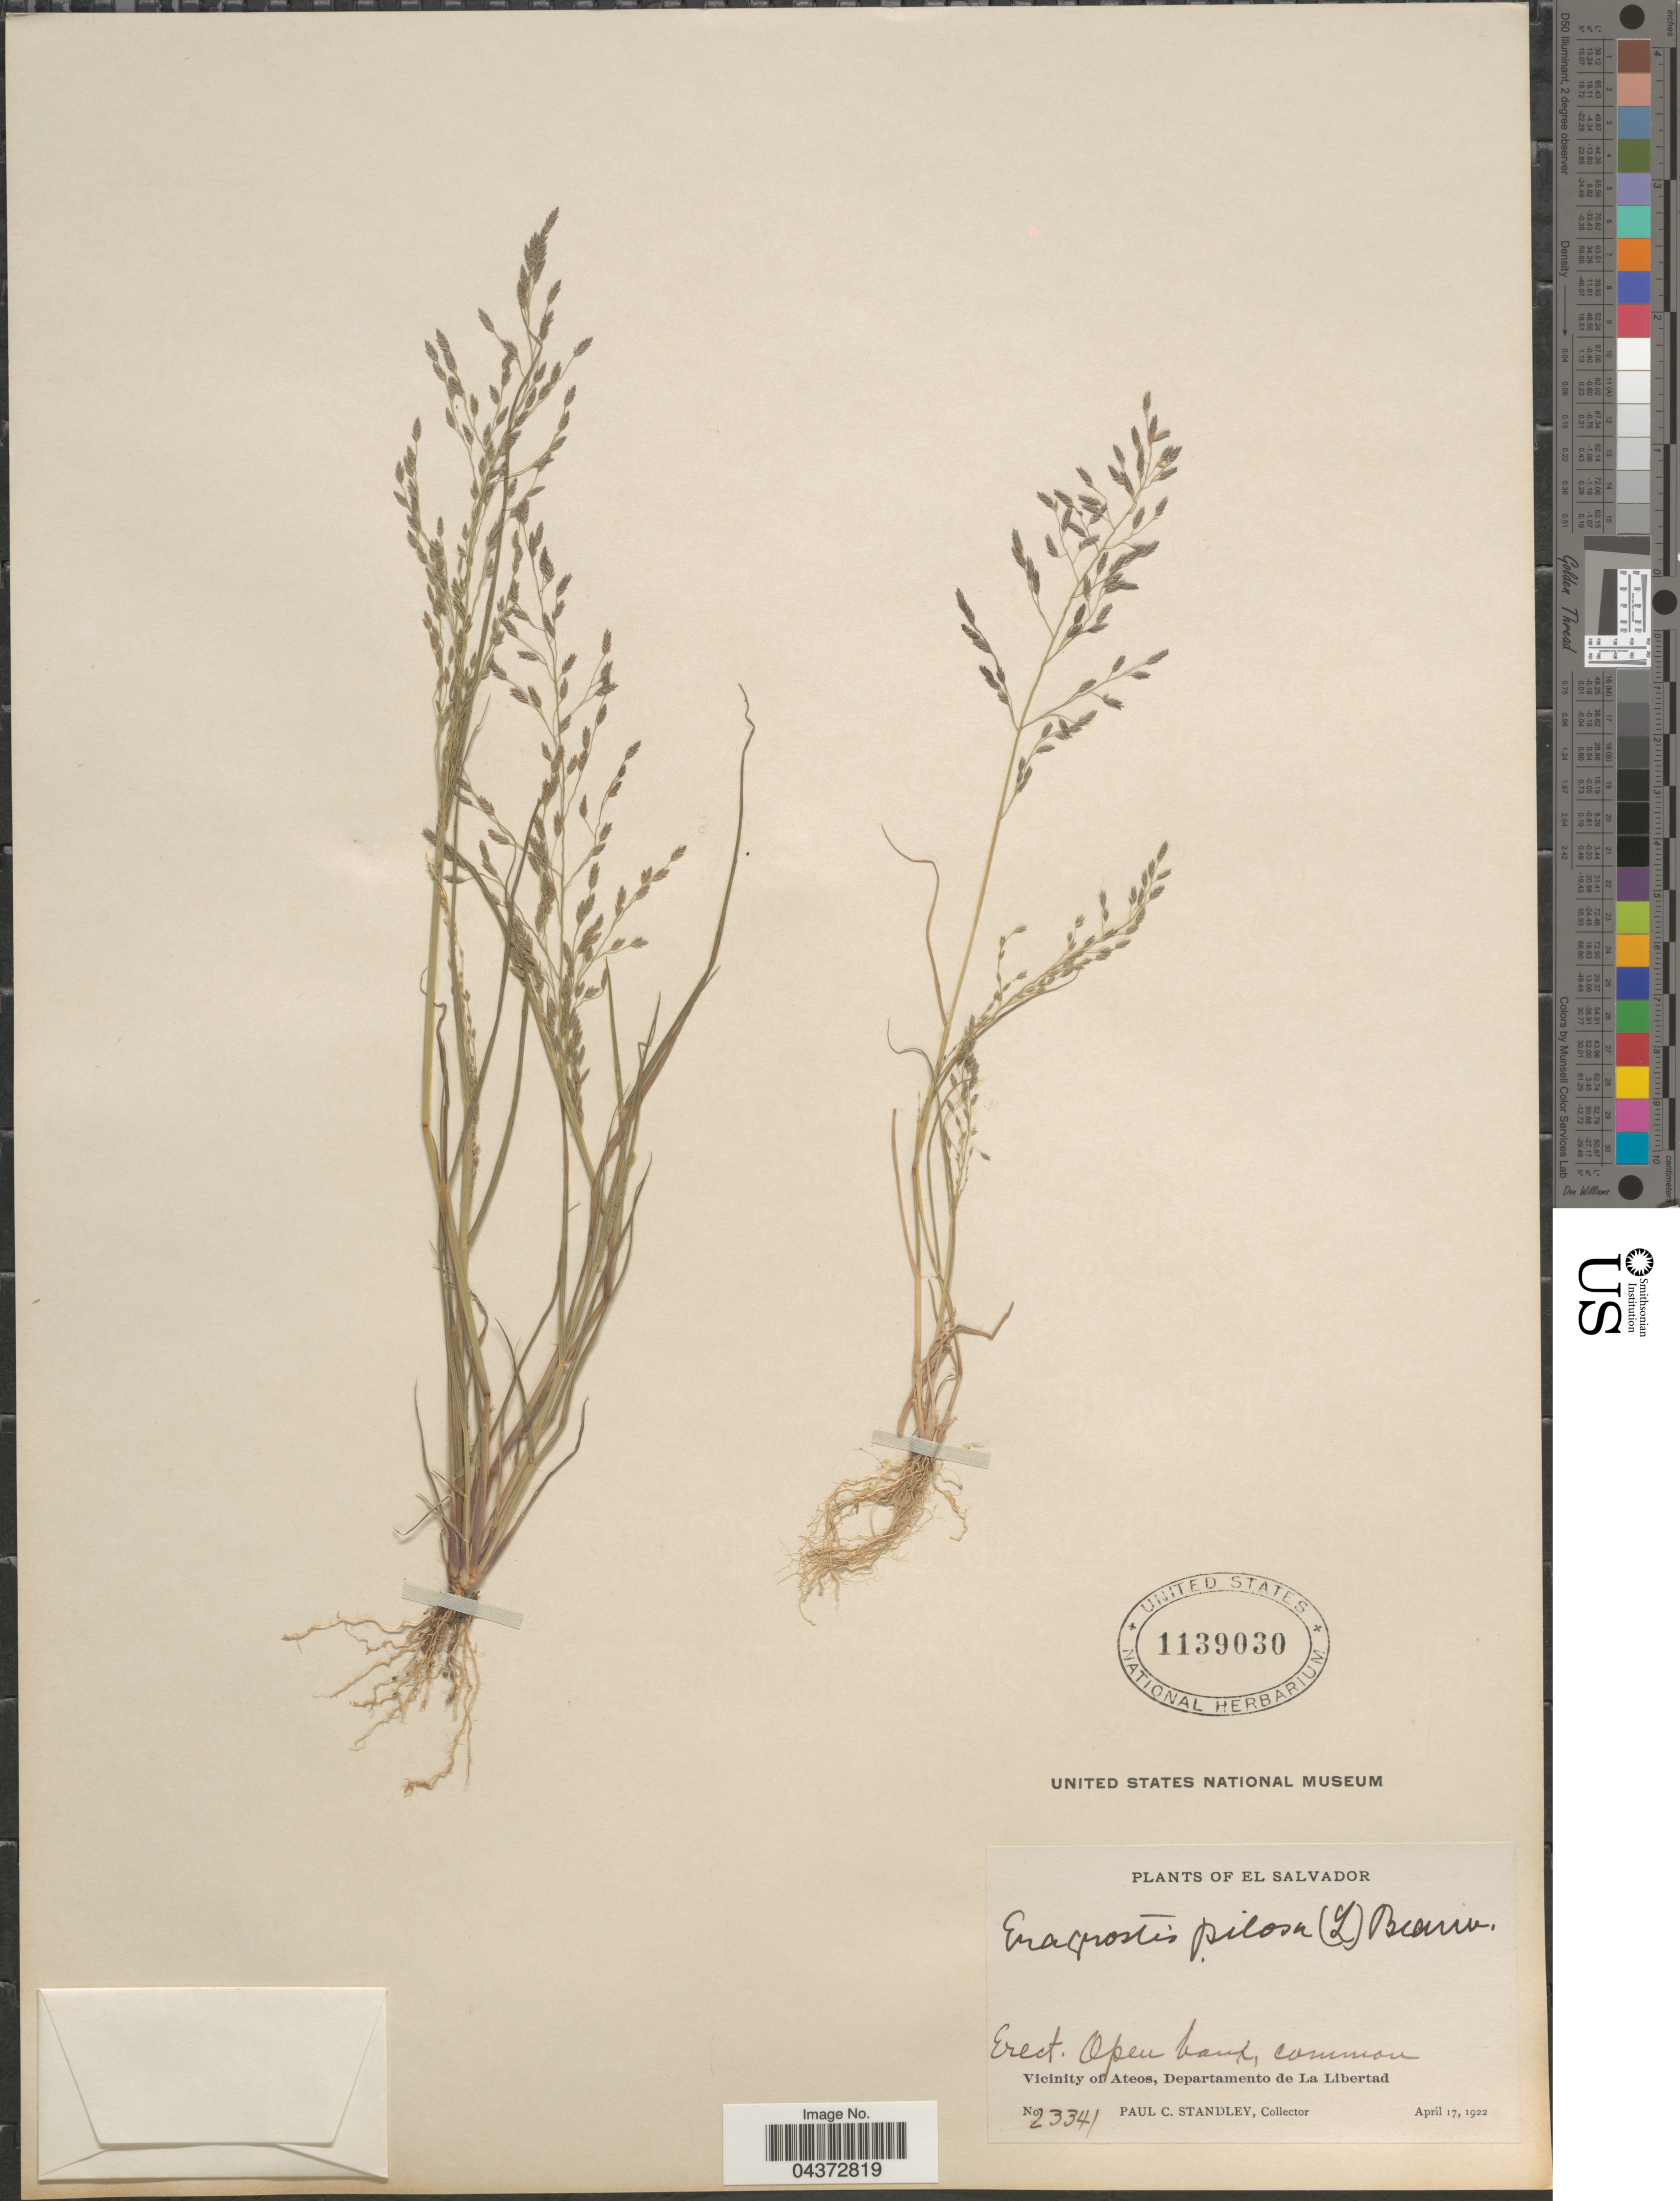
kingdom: Plantae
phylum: Tracheophyta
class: Liliopsida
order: Poales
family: Poaceae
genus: Eragrostis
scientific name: Eragrostis pectinacea var. miserrima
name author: (E. Fourn.) Reeder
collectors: P. C. Standley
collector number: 23341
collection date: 1922-04-17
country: El Salvador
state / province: La Libertad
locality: Vicinity of Ateos, Departamento de La Libertad.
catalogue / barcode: US 1139030